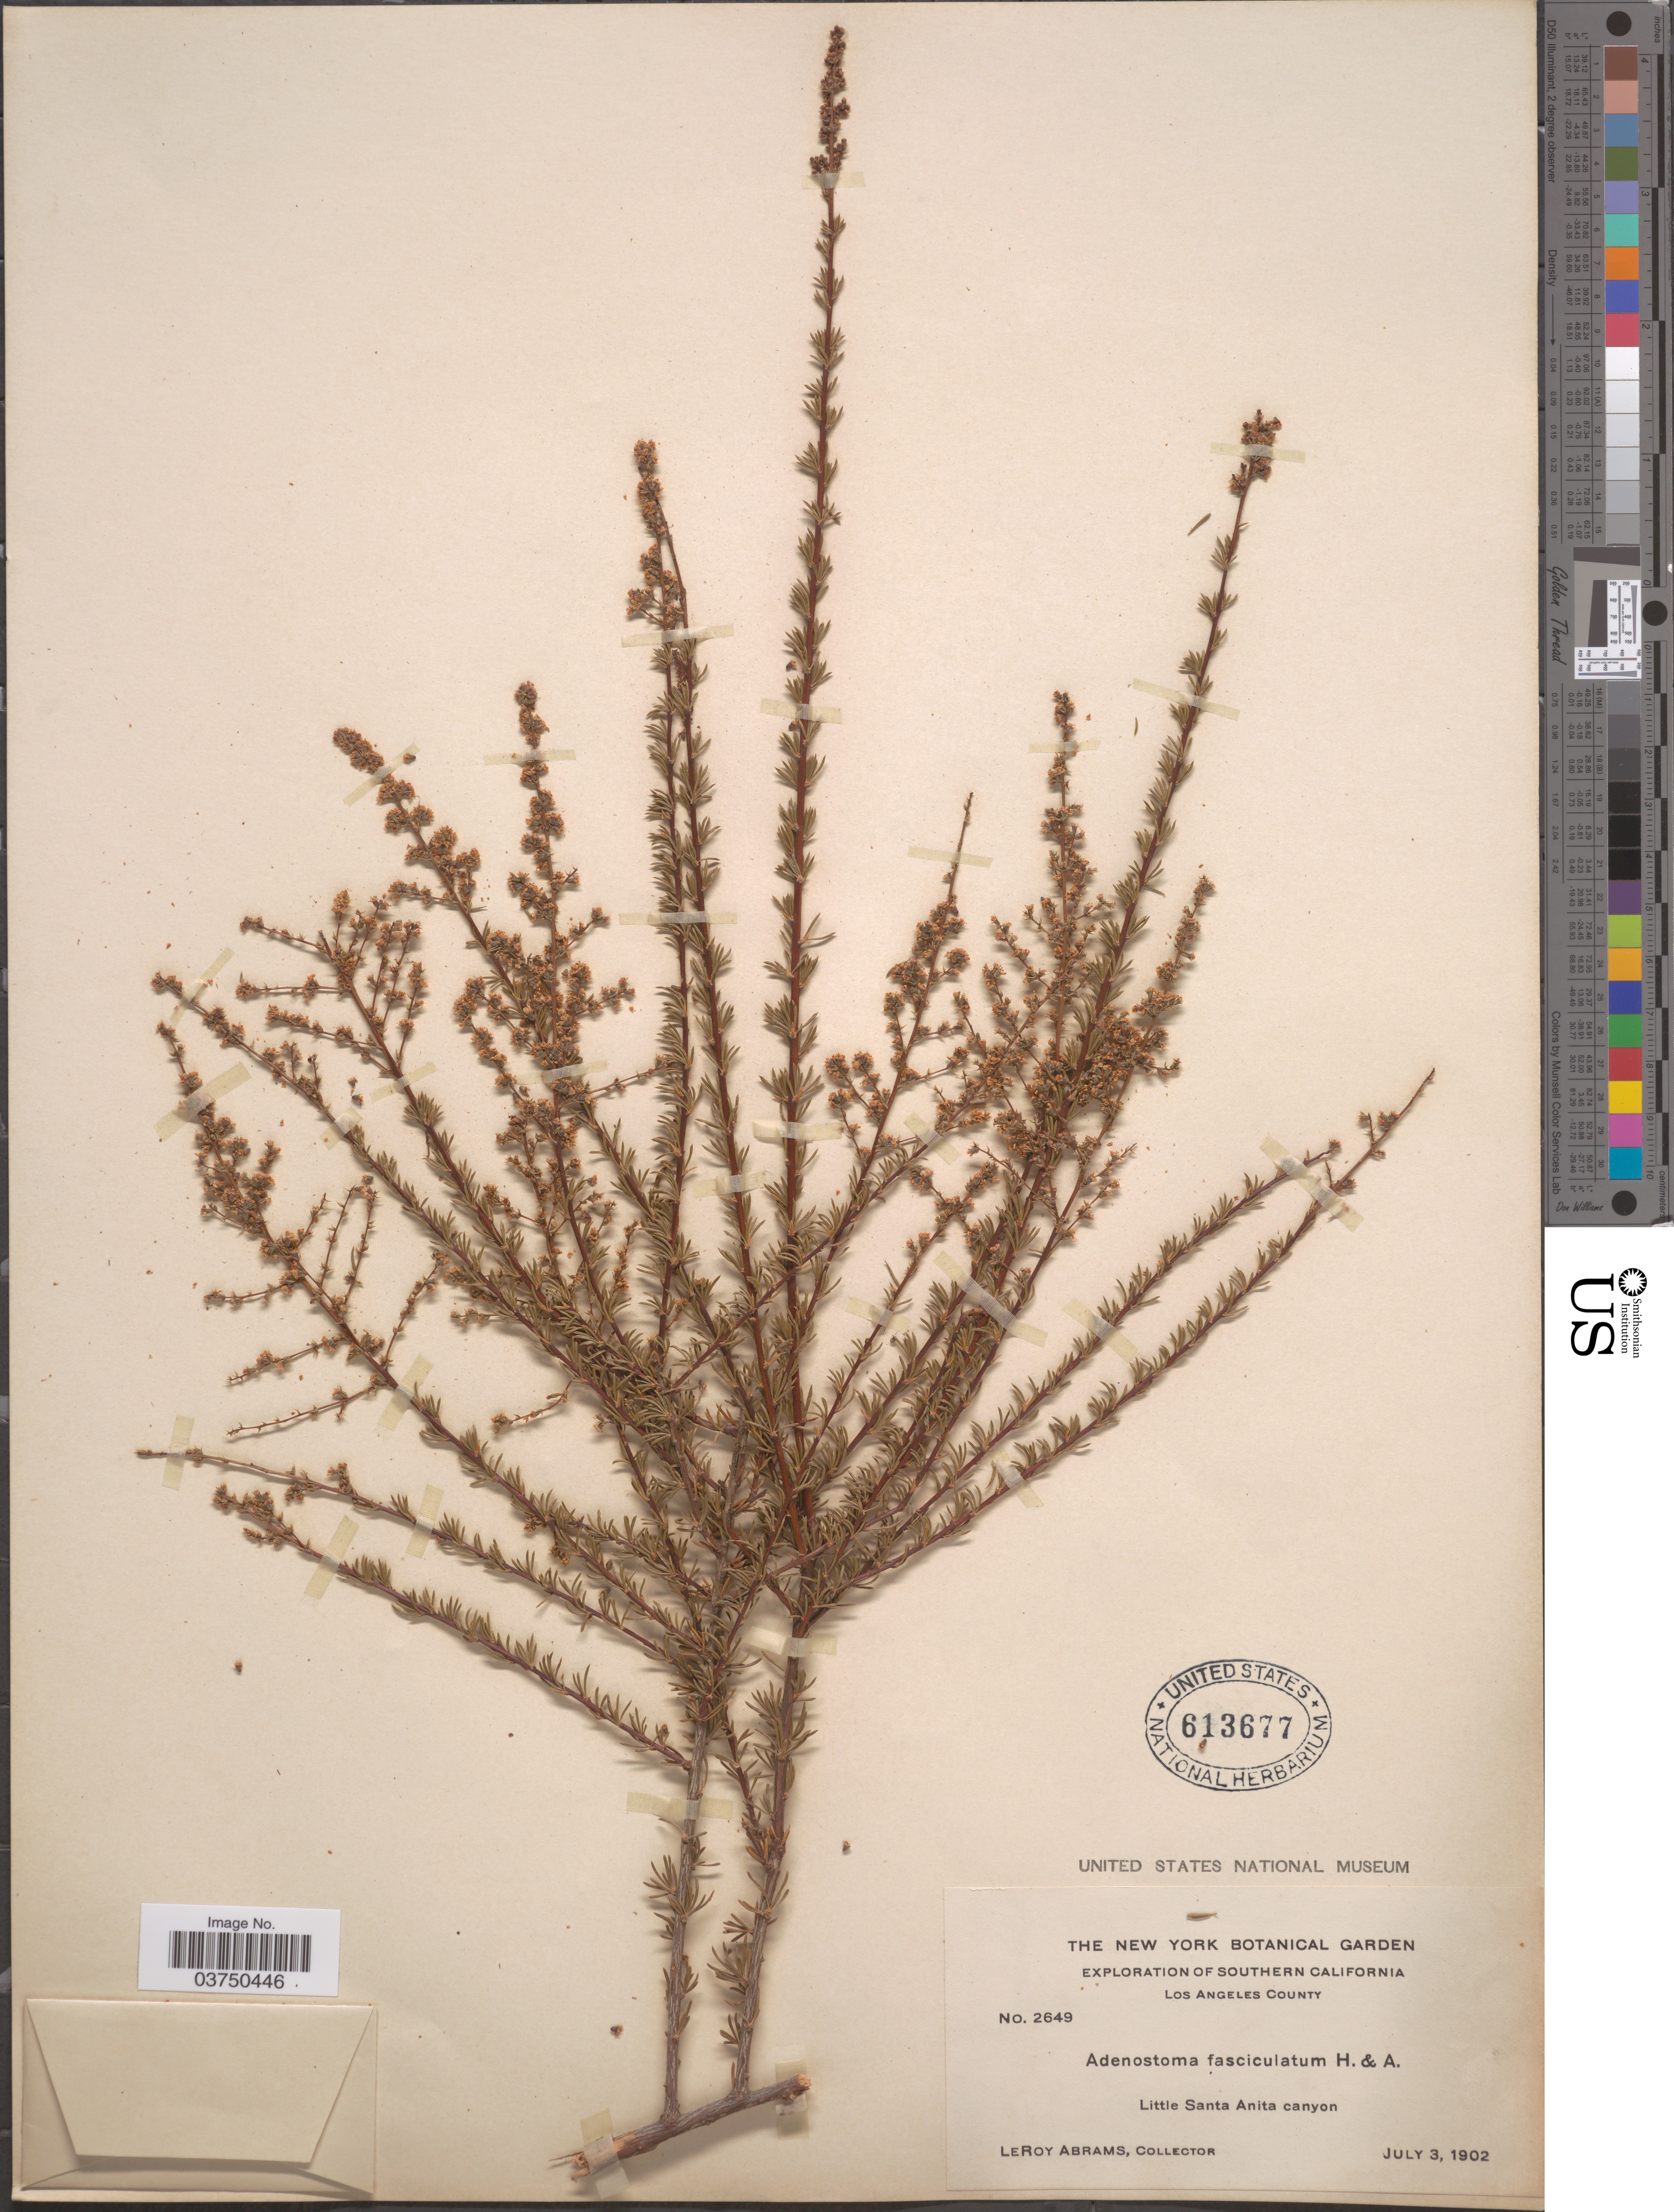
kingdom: Plantae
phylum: Tracheophyta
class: Magnoliopsida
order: Rosales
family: Rosaceae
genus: Adenostoma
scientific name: Adenostoma fasciculatum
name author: Hook. & Arn.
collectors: L. Abrams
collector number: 2649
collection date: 1902-07-03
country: United States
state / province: California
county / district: Los Angeles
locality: Southern California. Los Angeles County. Little Santa Anita canyon.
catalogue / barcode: US 613677